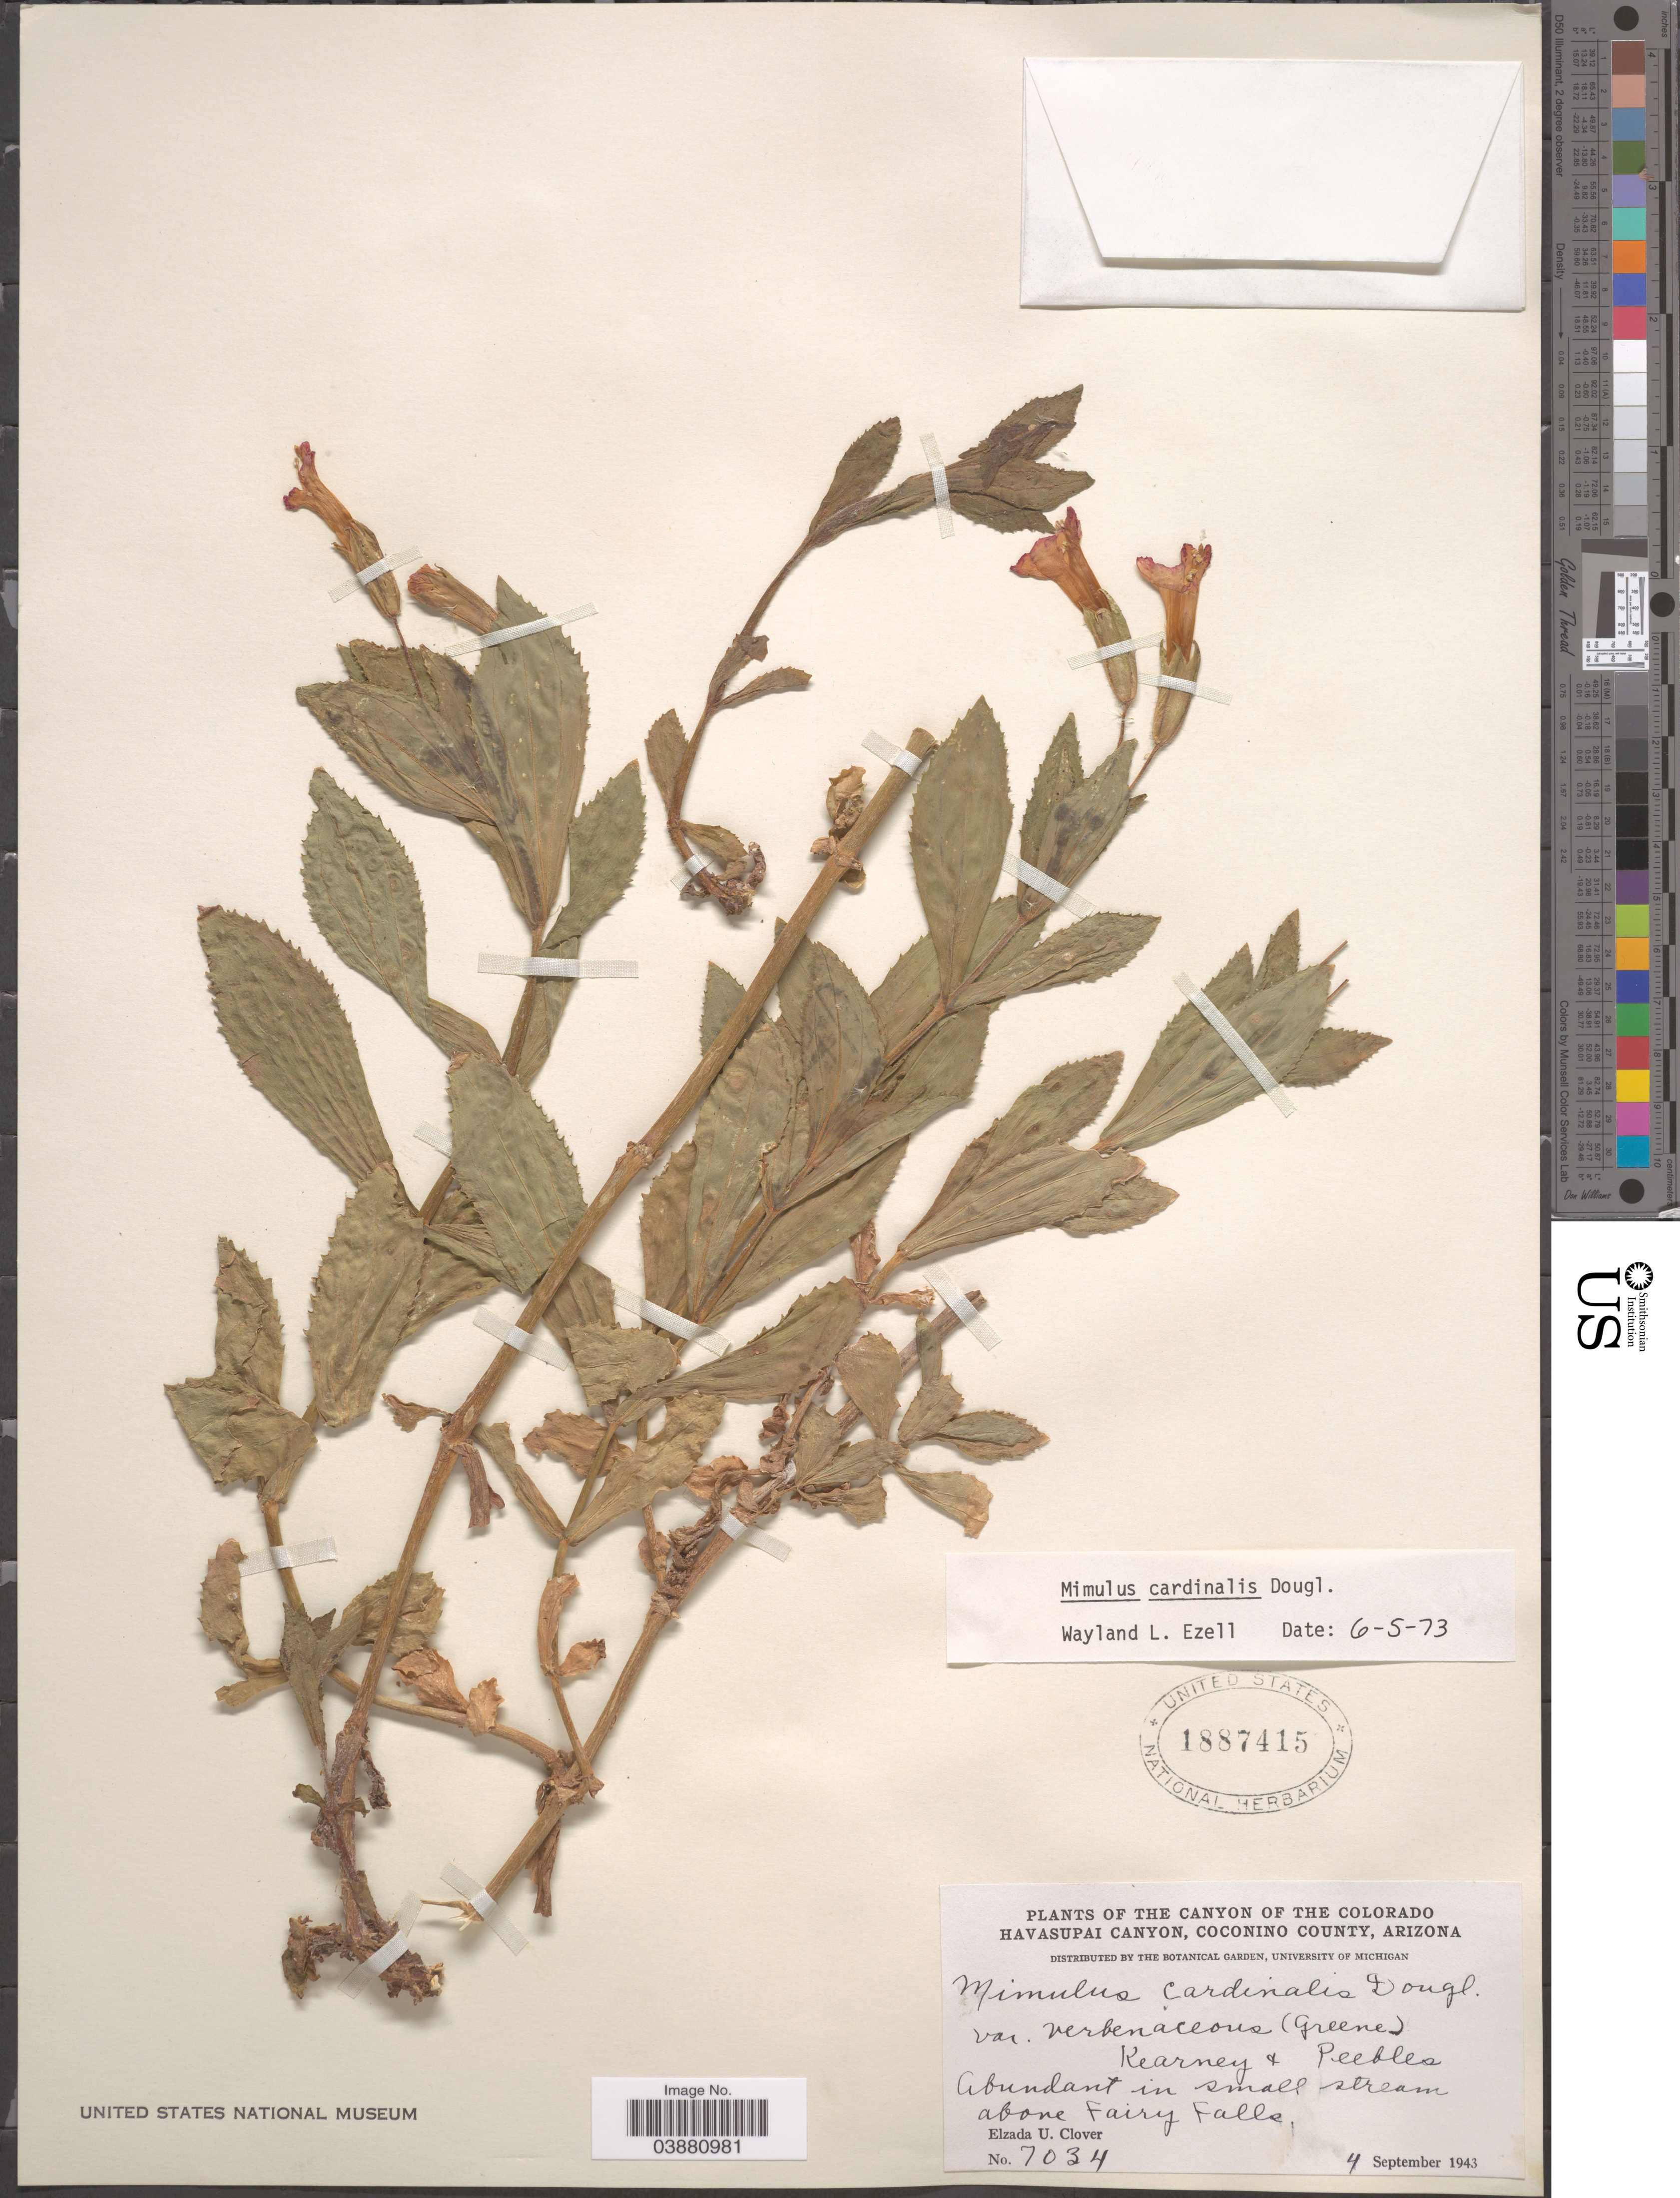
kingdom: Plantae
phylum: Tracheophyta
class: Magnoliopsida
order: Lamiales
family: Phrymaceae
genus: Mimulus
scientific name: Mimulus cardinalis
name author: Douglas ex Benth.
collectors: E. U. Clover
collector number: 7034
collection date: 1943-09-04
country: United States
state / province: Arizona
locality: The Canyon of the Colorado Havasupai Canyon, Coconino County. Abundant in small stream above Fairy Falls.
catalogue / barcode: US 1887415